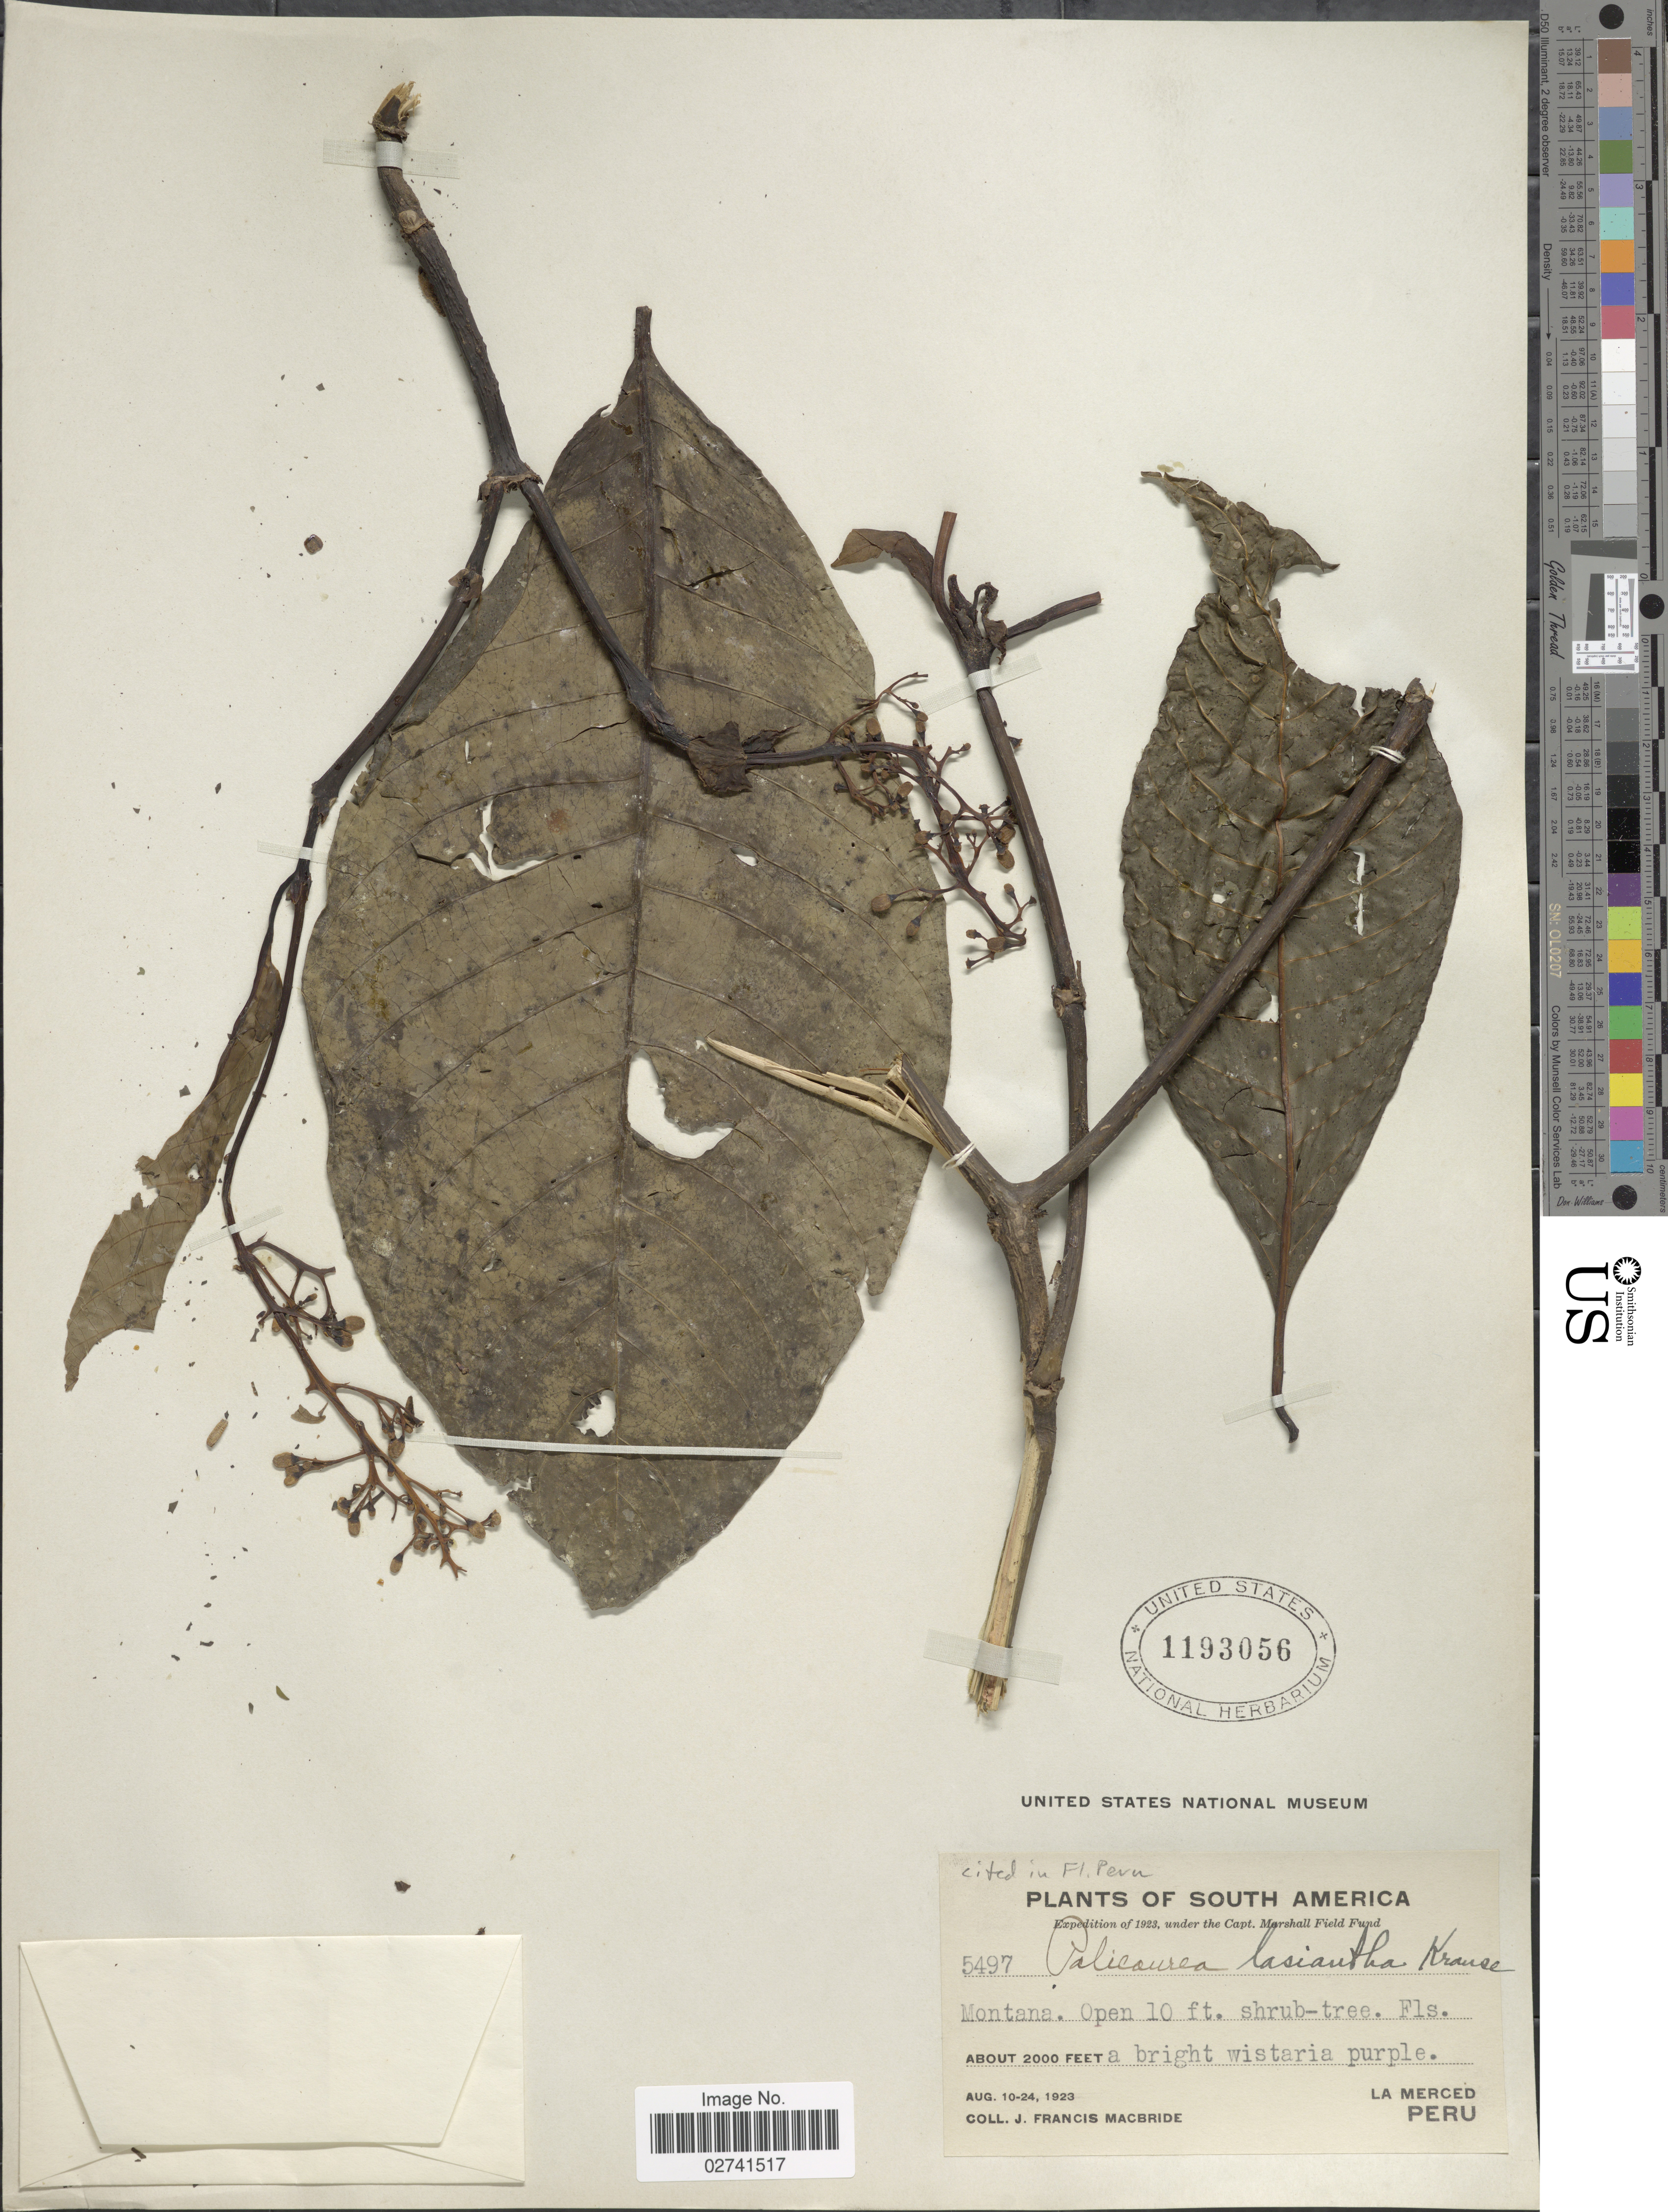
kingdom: Plantae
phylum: Tracheophyta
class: Magnoliopsida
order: Gentianales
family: Rubiaceae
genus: Palicourea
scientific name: Palicourea lasiantha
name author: Krause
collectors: J. F. Macbride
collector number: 5497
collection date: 1923-08-10/1923-08-24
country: Peru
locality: Montana, La Merced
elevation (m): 610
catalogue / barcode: US 1193056